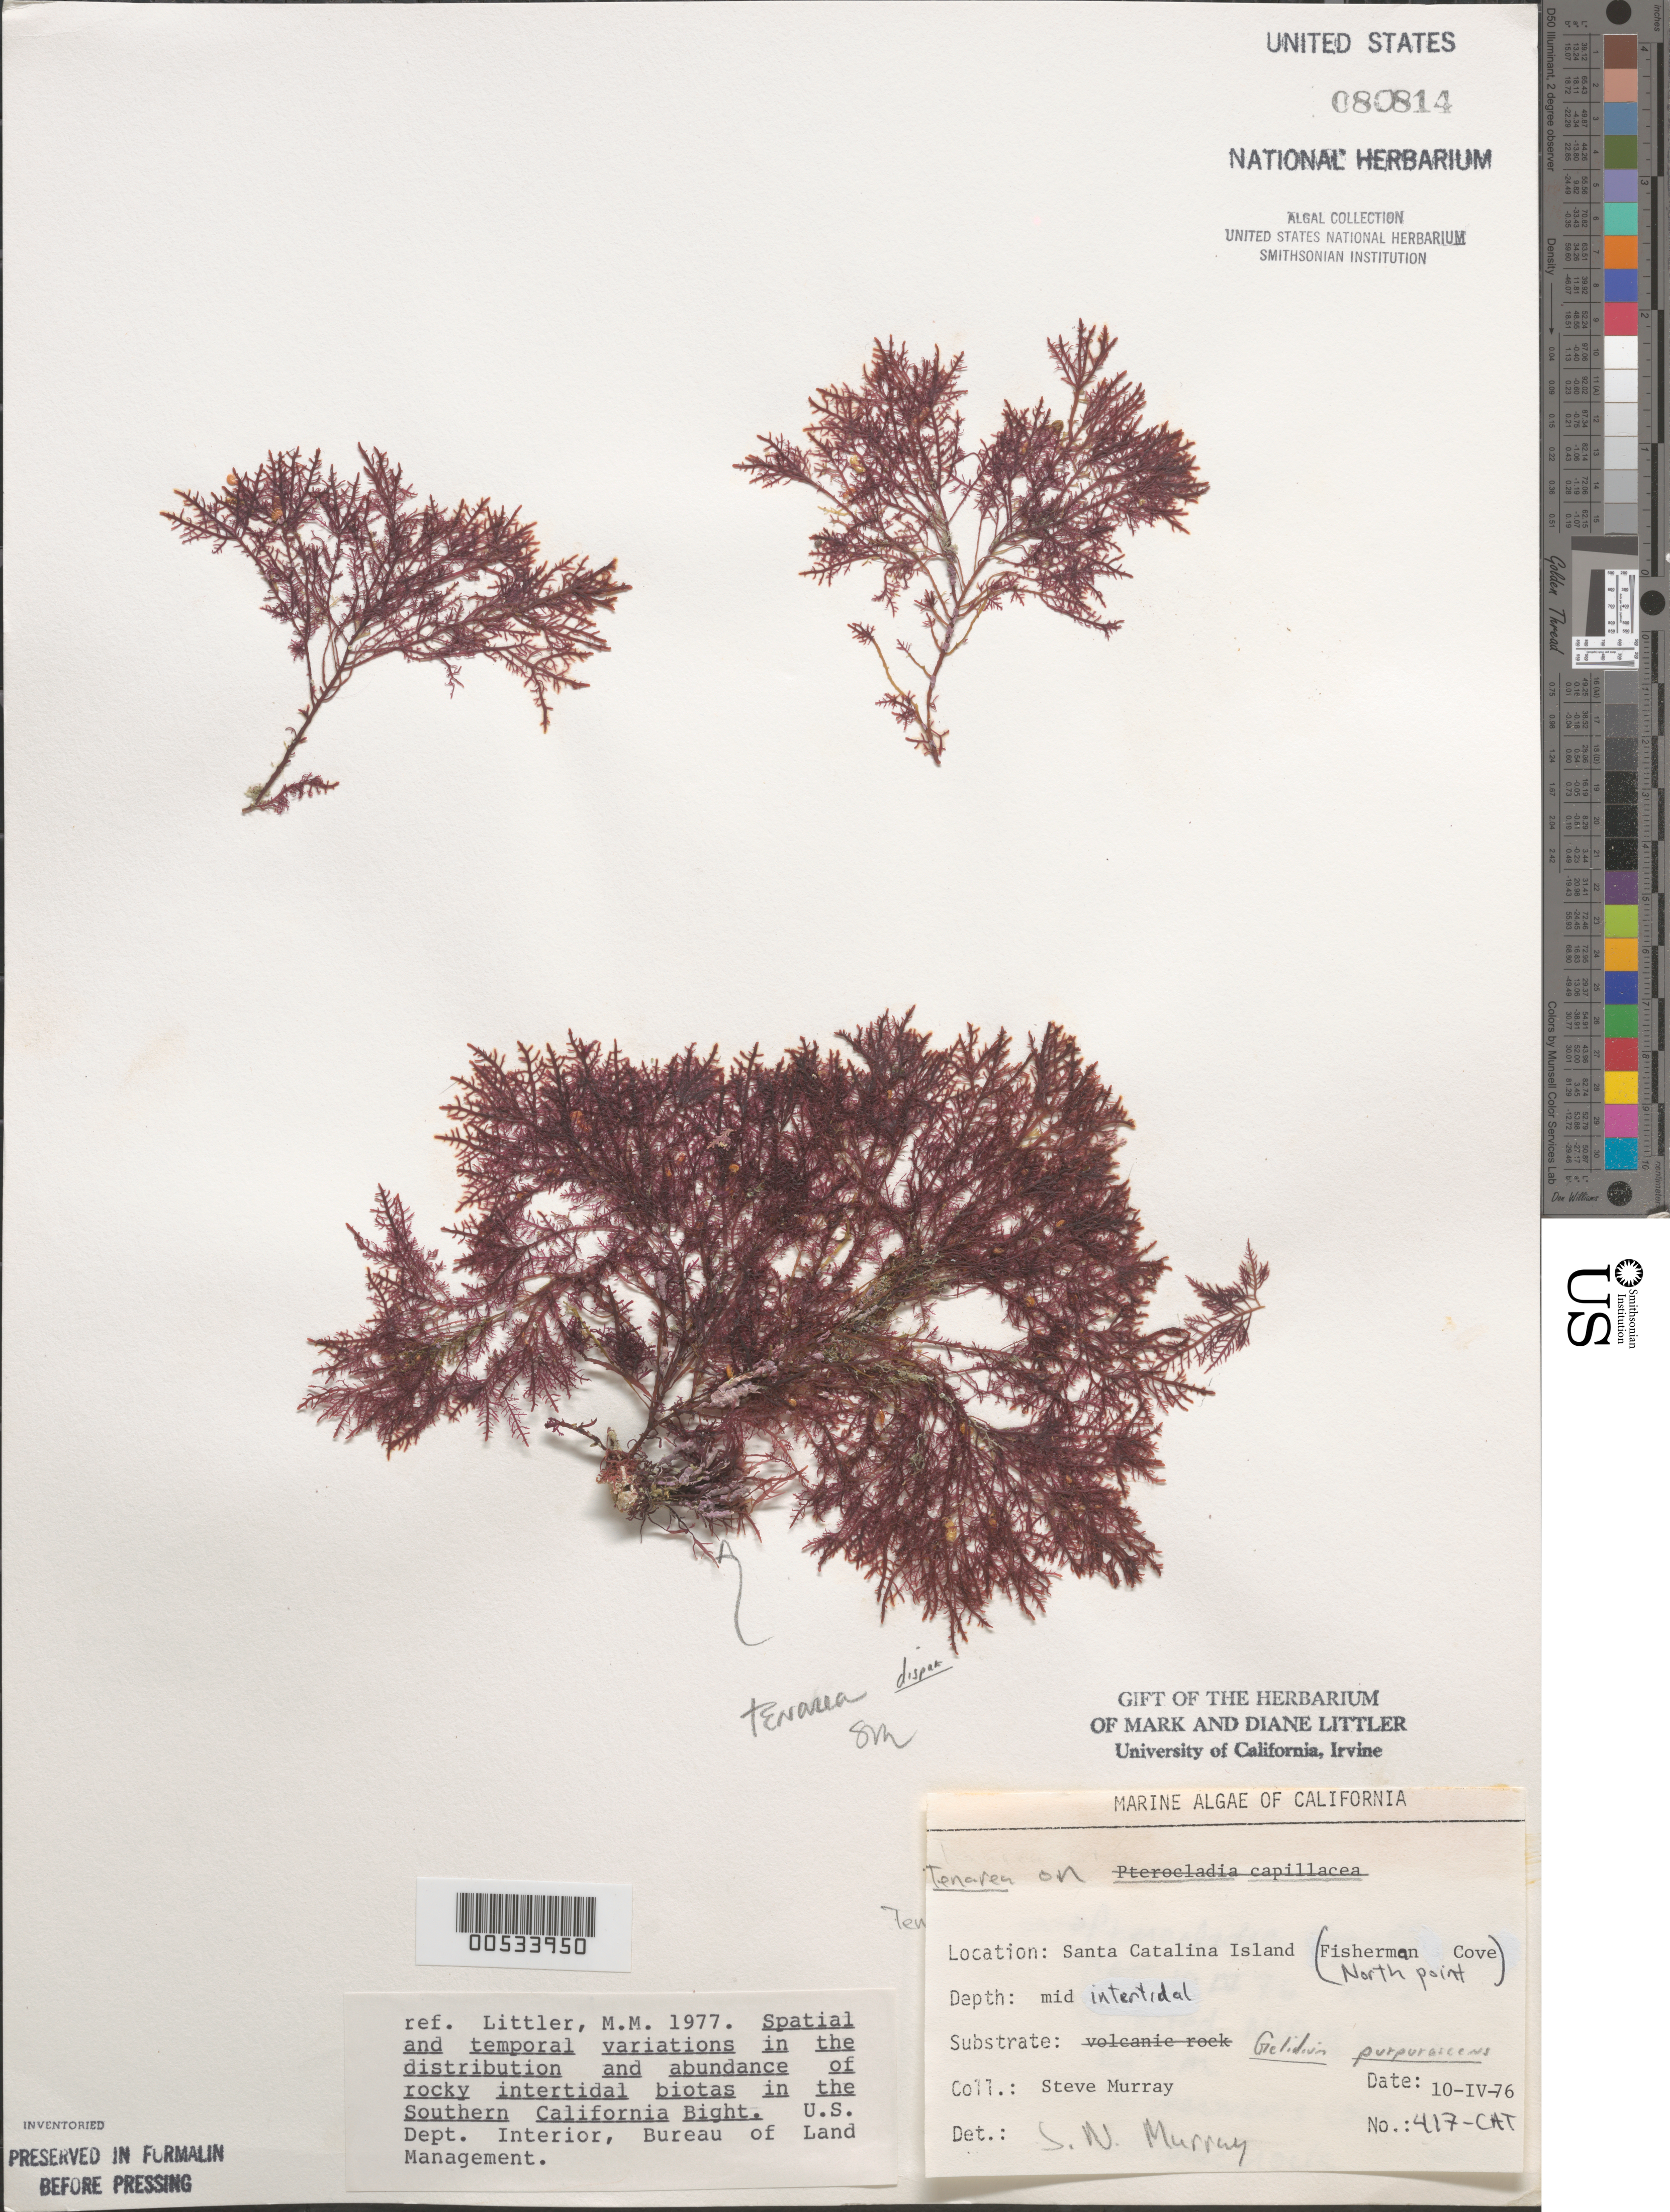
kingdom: Plantae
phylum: Rhodophyta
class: Florideophyceae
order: Corallinales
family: Lithophyllaceae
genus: Lithophyllum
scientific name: Lithophyllum dispar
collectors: S. N. Murray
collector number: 417-CAT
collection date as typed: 10 Apr 1976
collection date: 1976-04-10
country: United States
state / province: California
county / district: Los Angeles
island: Santa Catalina Island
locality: Fishermen Cove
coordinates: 33 26'47"N, 118 29'04"W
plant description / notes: BLM-SOCALBIGHT Rocky Intertidal Survey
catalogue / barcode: US 80814